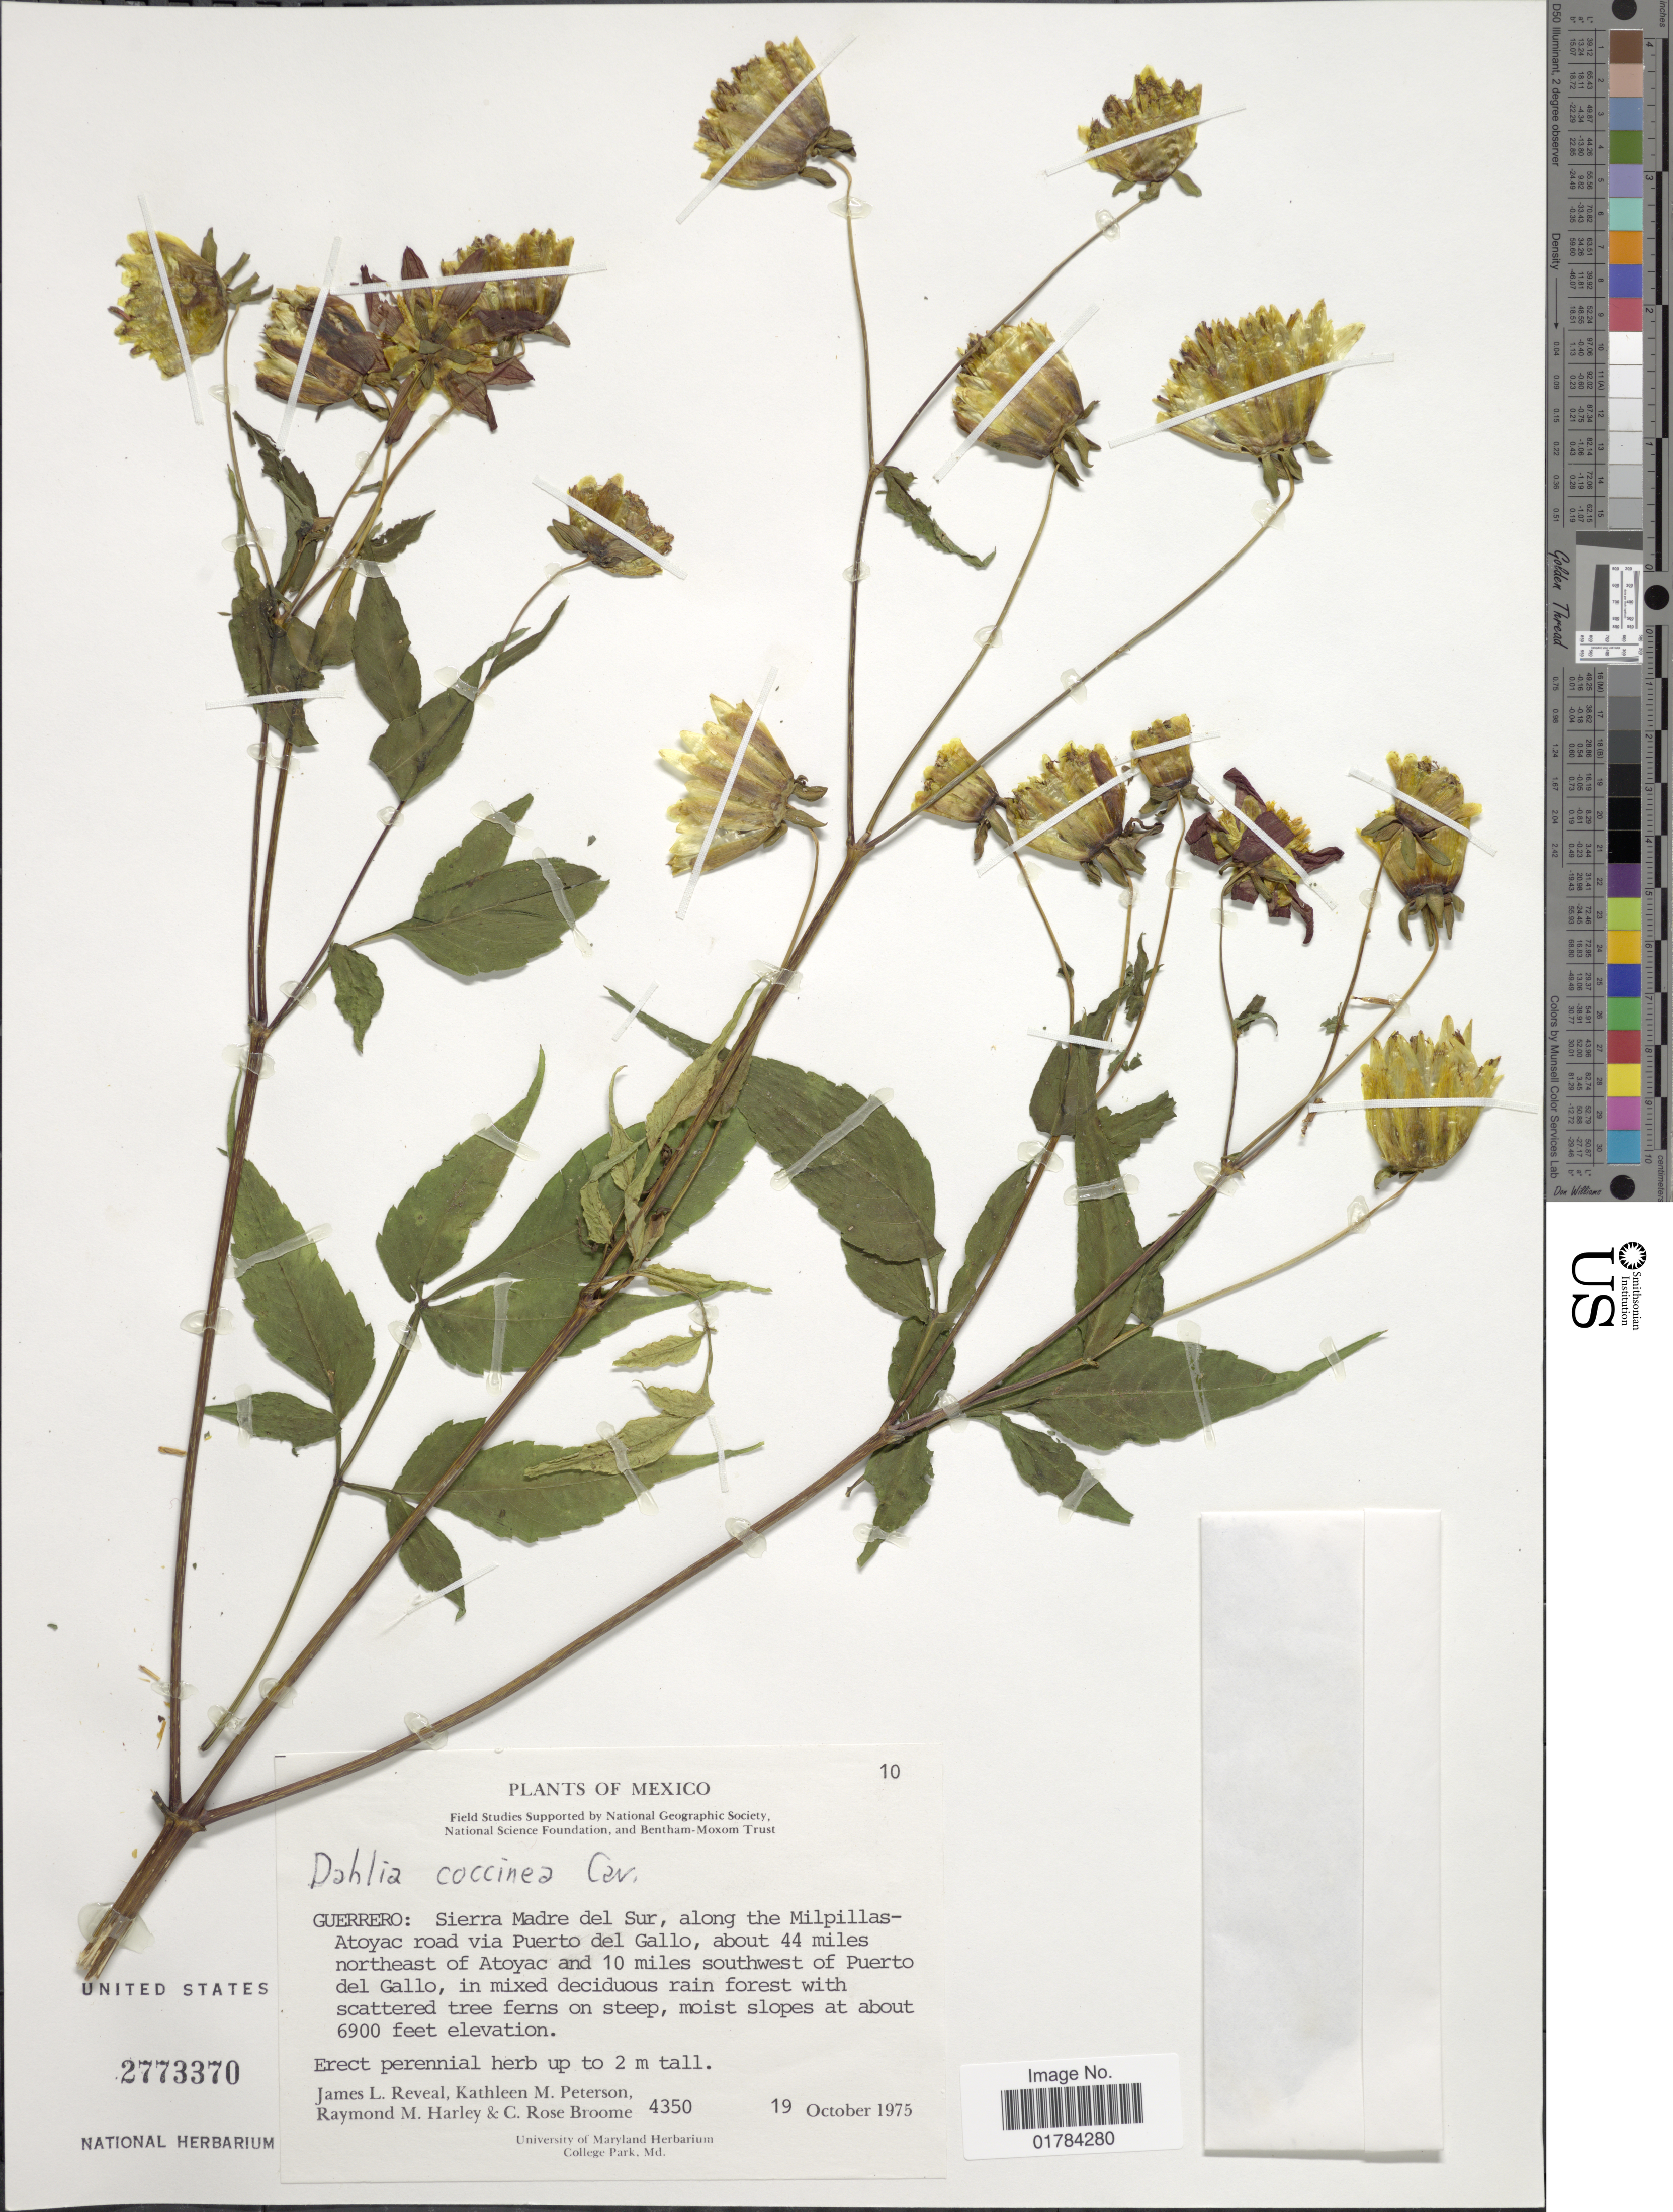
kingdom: Plantae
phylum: Tracheophyta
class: Magnoliopsida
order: Asterales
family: Asteraceae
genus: Dahlia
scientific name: Dahlia coccinea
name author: Cav.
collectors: J. L. Reveal, K. Peterson, R. M. Harley & C. R. Broome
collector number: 4350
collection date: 1975-10-19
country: Mexico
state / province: Guerrero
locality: Sierra Madre del Sur, along the Milpillas-Atoyac road via Puerto del Gallo, about 44 miles northeast of Atoyac and 10 miles southwest of Puerto del Gallo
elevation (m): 2103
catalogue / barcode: US 2773370